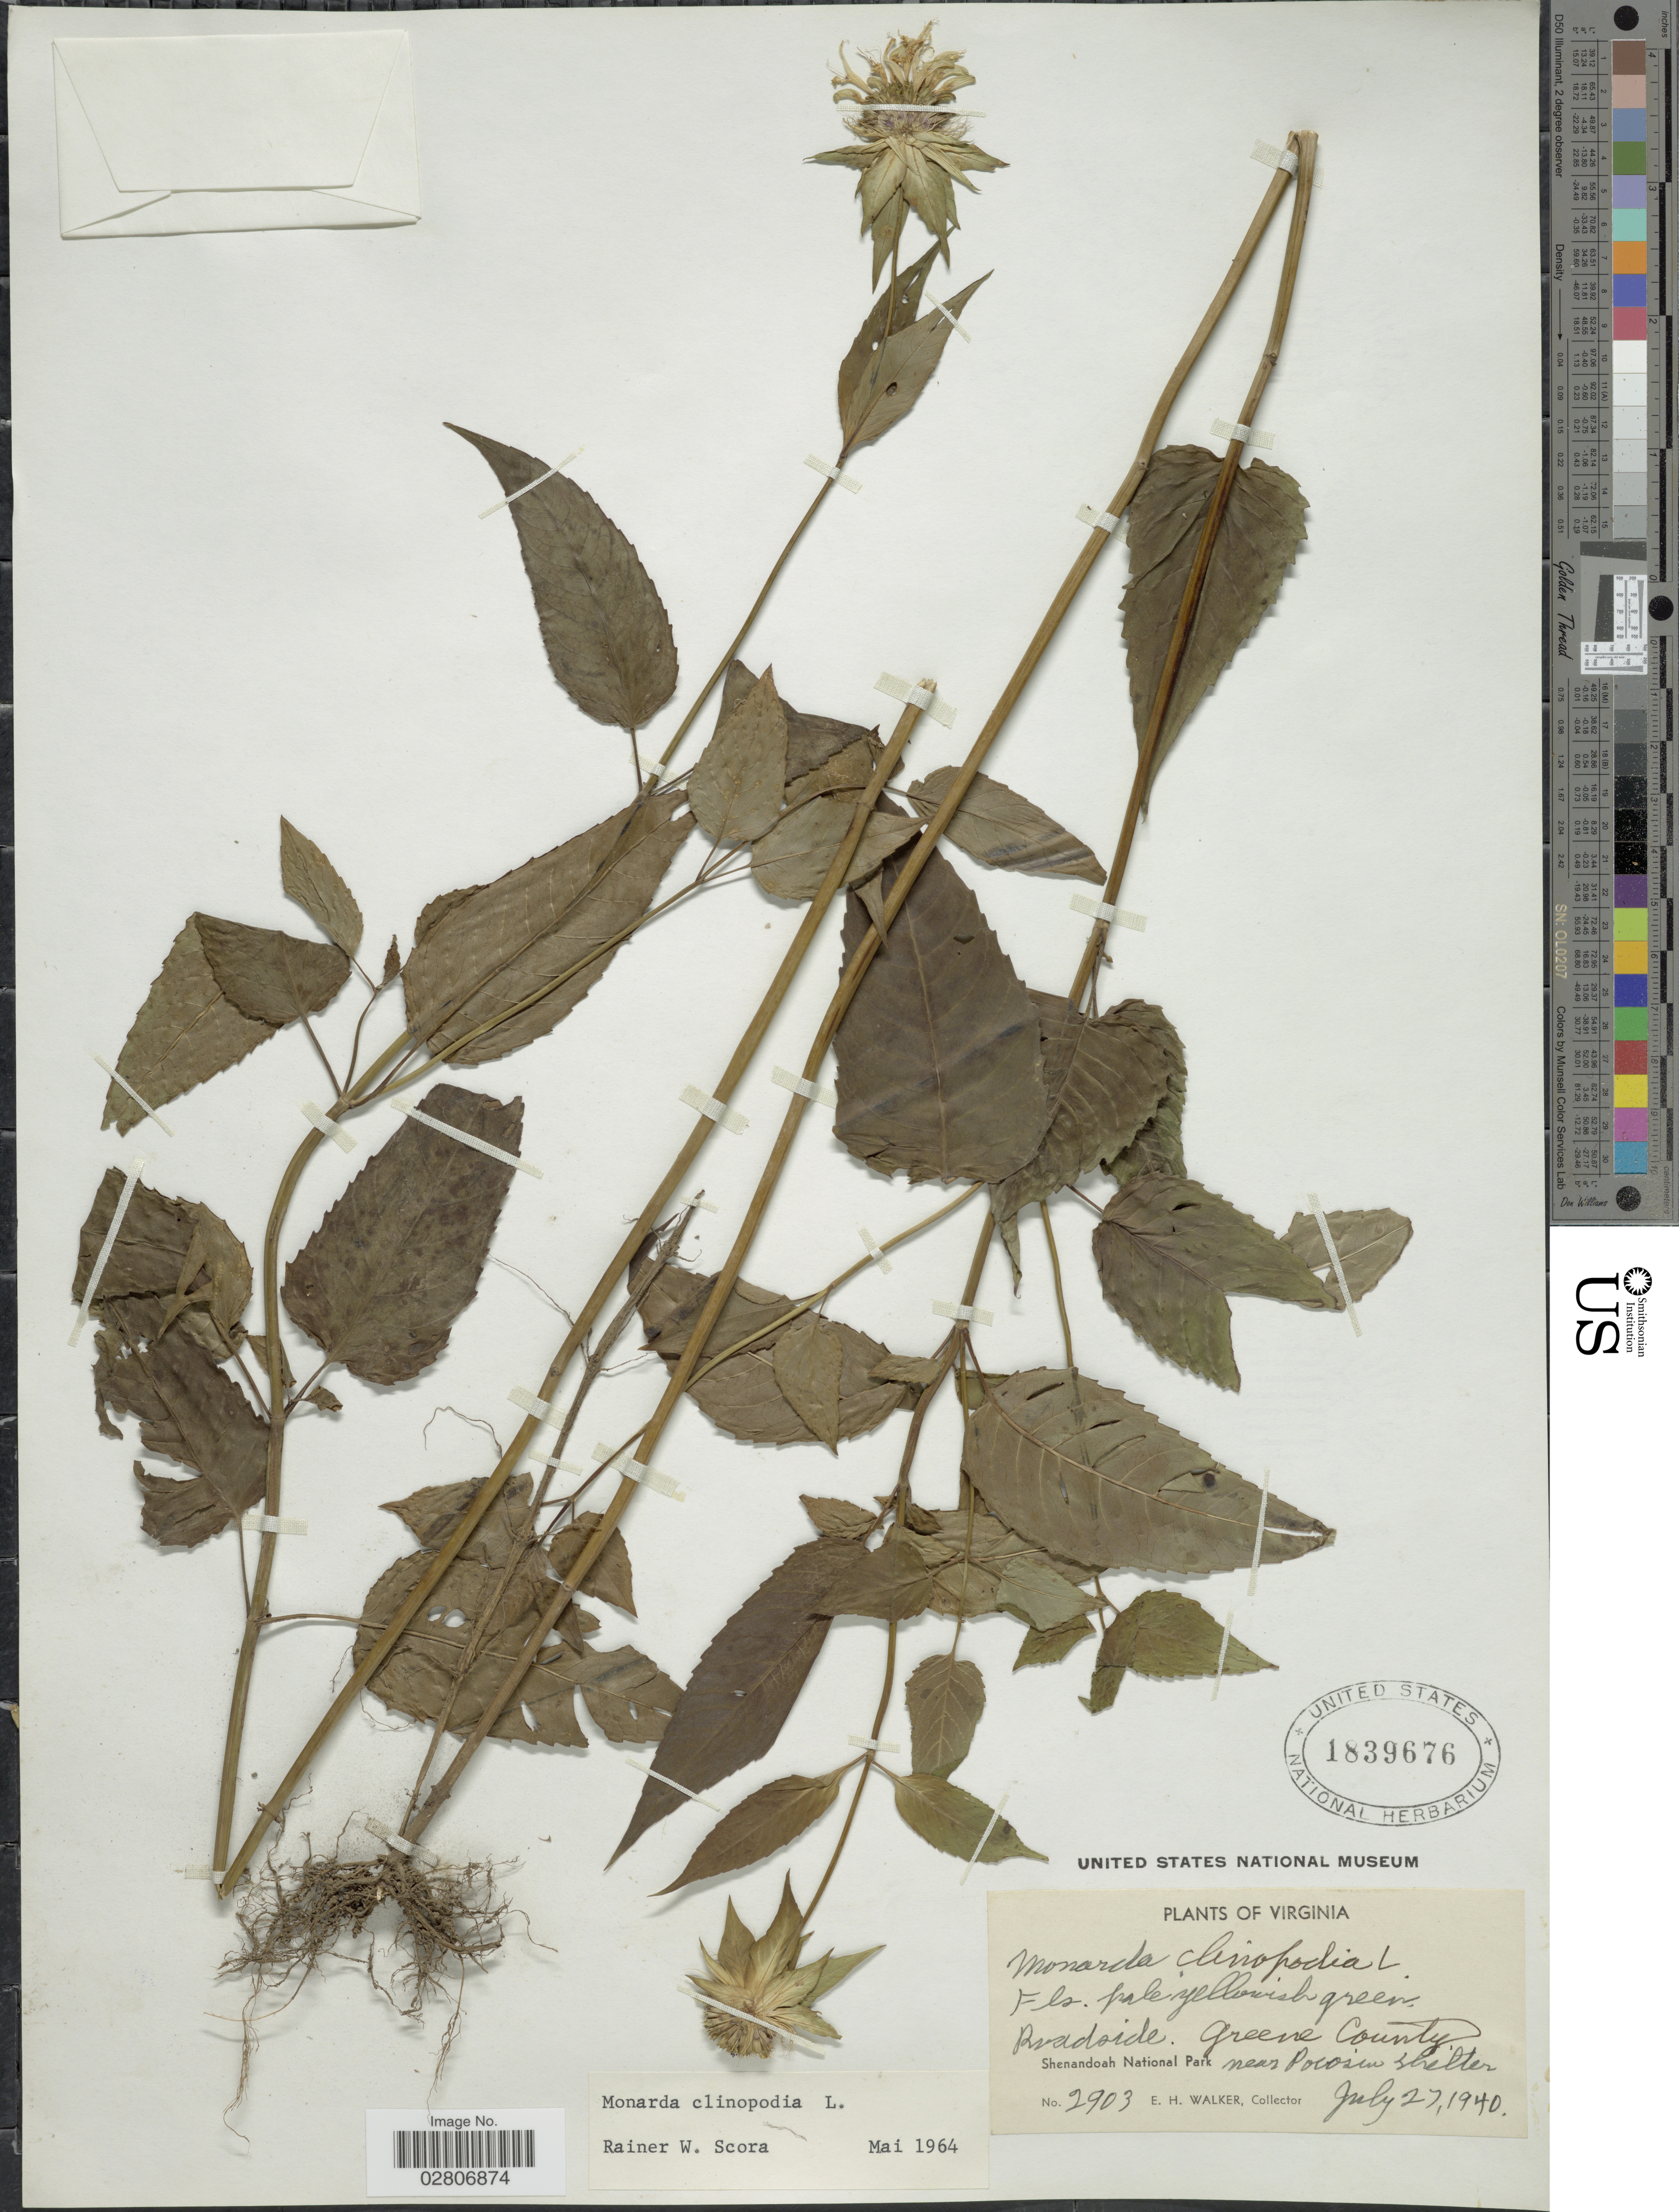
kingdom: Plantae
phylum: Tracheophyta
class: Magnoliopsida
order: Lamiales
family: Lamiaceae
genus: Monarda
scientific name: Monarda clinopodia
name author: L.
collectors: E. H. Walker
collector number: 2903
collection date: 1940-07-27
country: United States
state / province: Virginia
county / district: Greene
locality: Roadside. Greene County. Shenandoah National Park near Pocosin Shelter.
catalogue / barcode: US 1839676